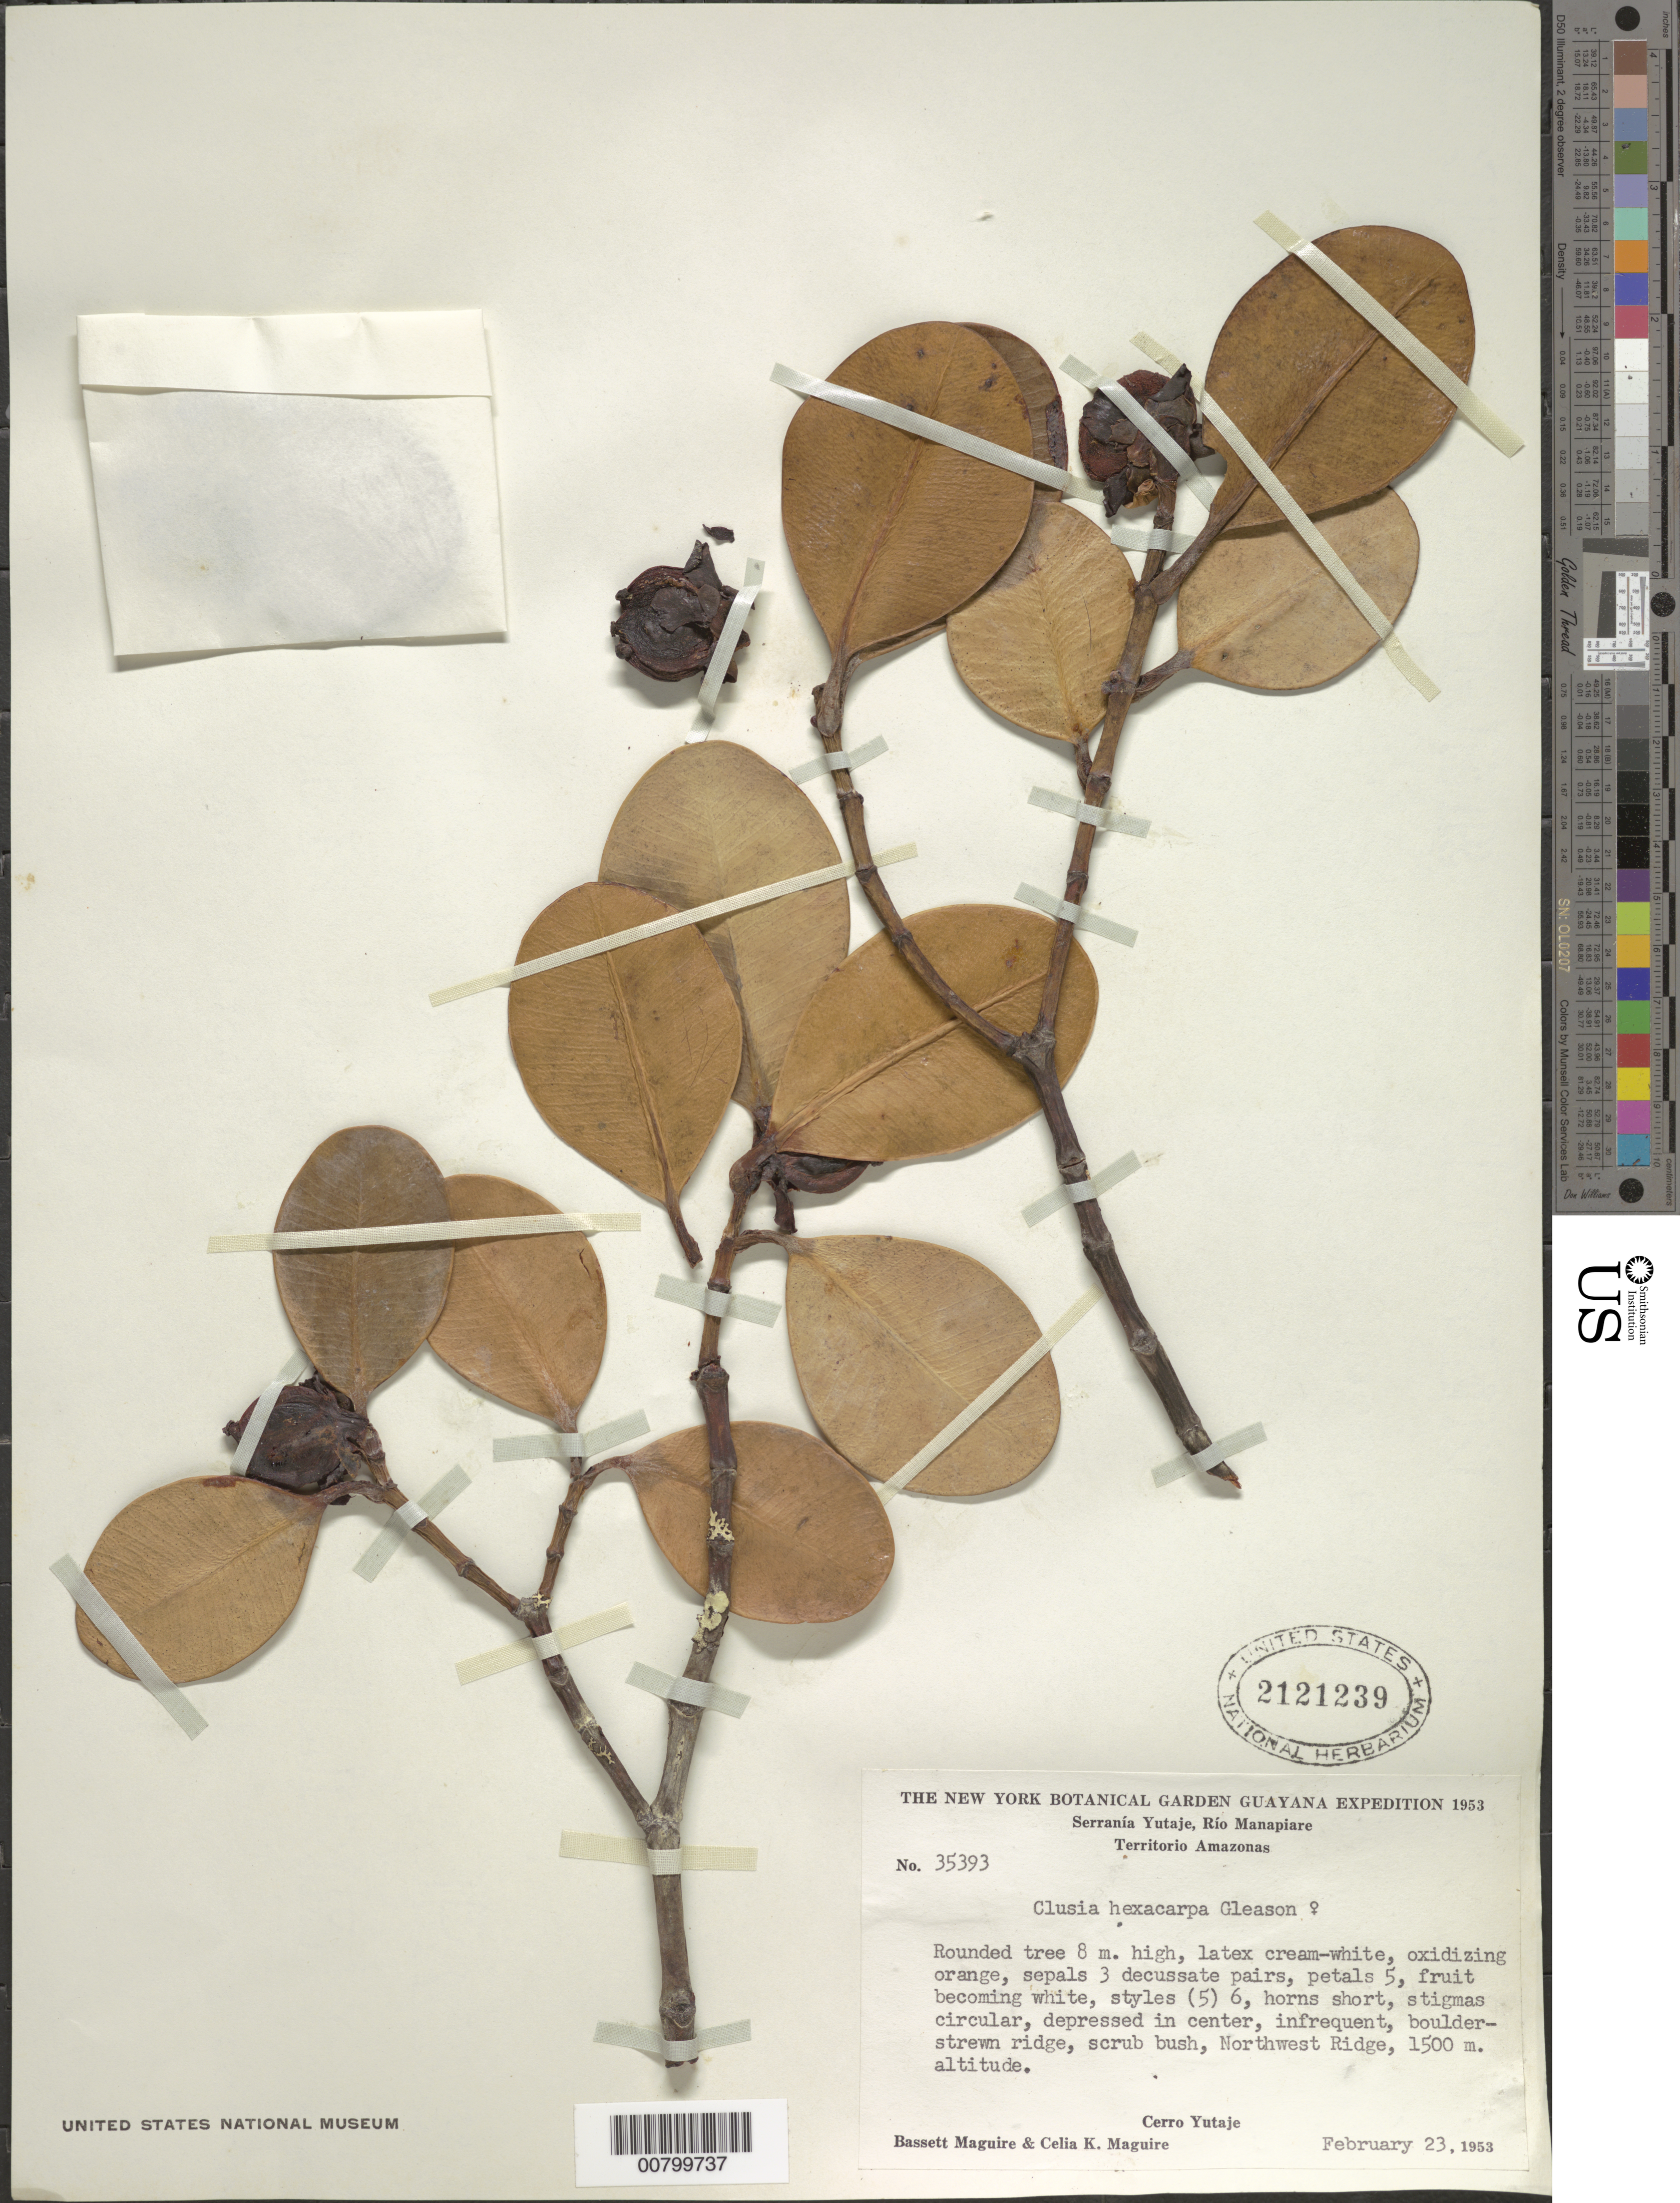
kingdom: Plantae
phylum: Tracheophyta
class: Magnoliopsida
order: Malpighiales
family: Clusiaceae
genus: Clusia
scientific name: Clusia hexacarpa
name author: Gleason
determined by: Maguire, C. K.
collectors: B. Maguire & C. K. Maguire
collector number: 35393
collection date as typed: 23-Feb-53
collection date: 1953-02-23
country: Venezuela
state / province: Amazonas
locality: Serranía Yutajé, Río Manapiare, NW ridge, Cerro Yutajé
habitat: Boulder strewn ridge in scrub bush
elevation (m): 1500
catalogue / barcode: US 2121239